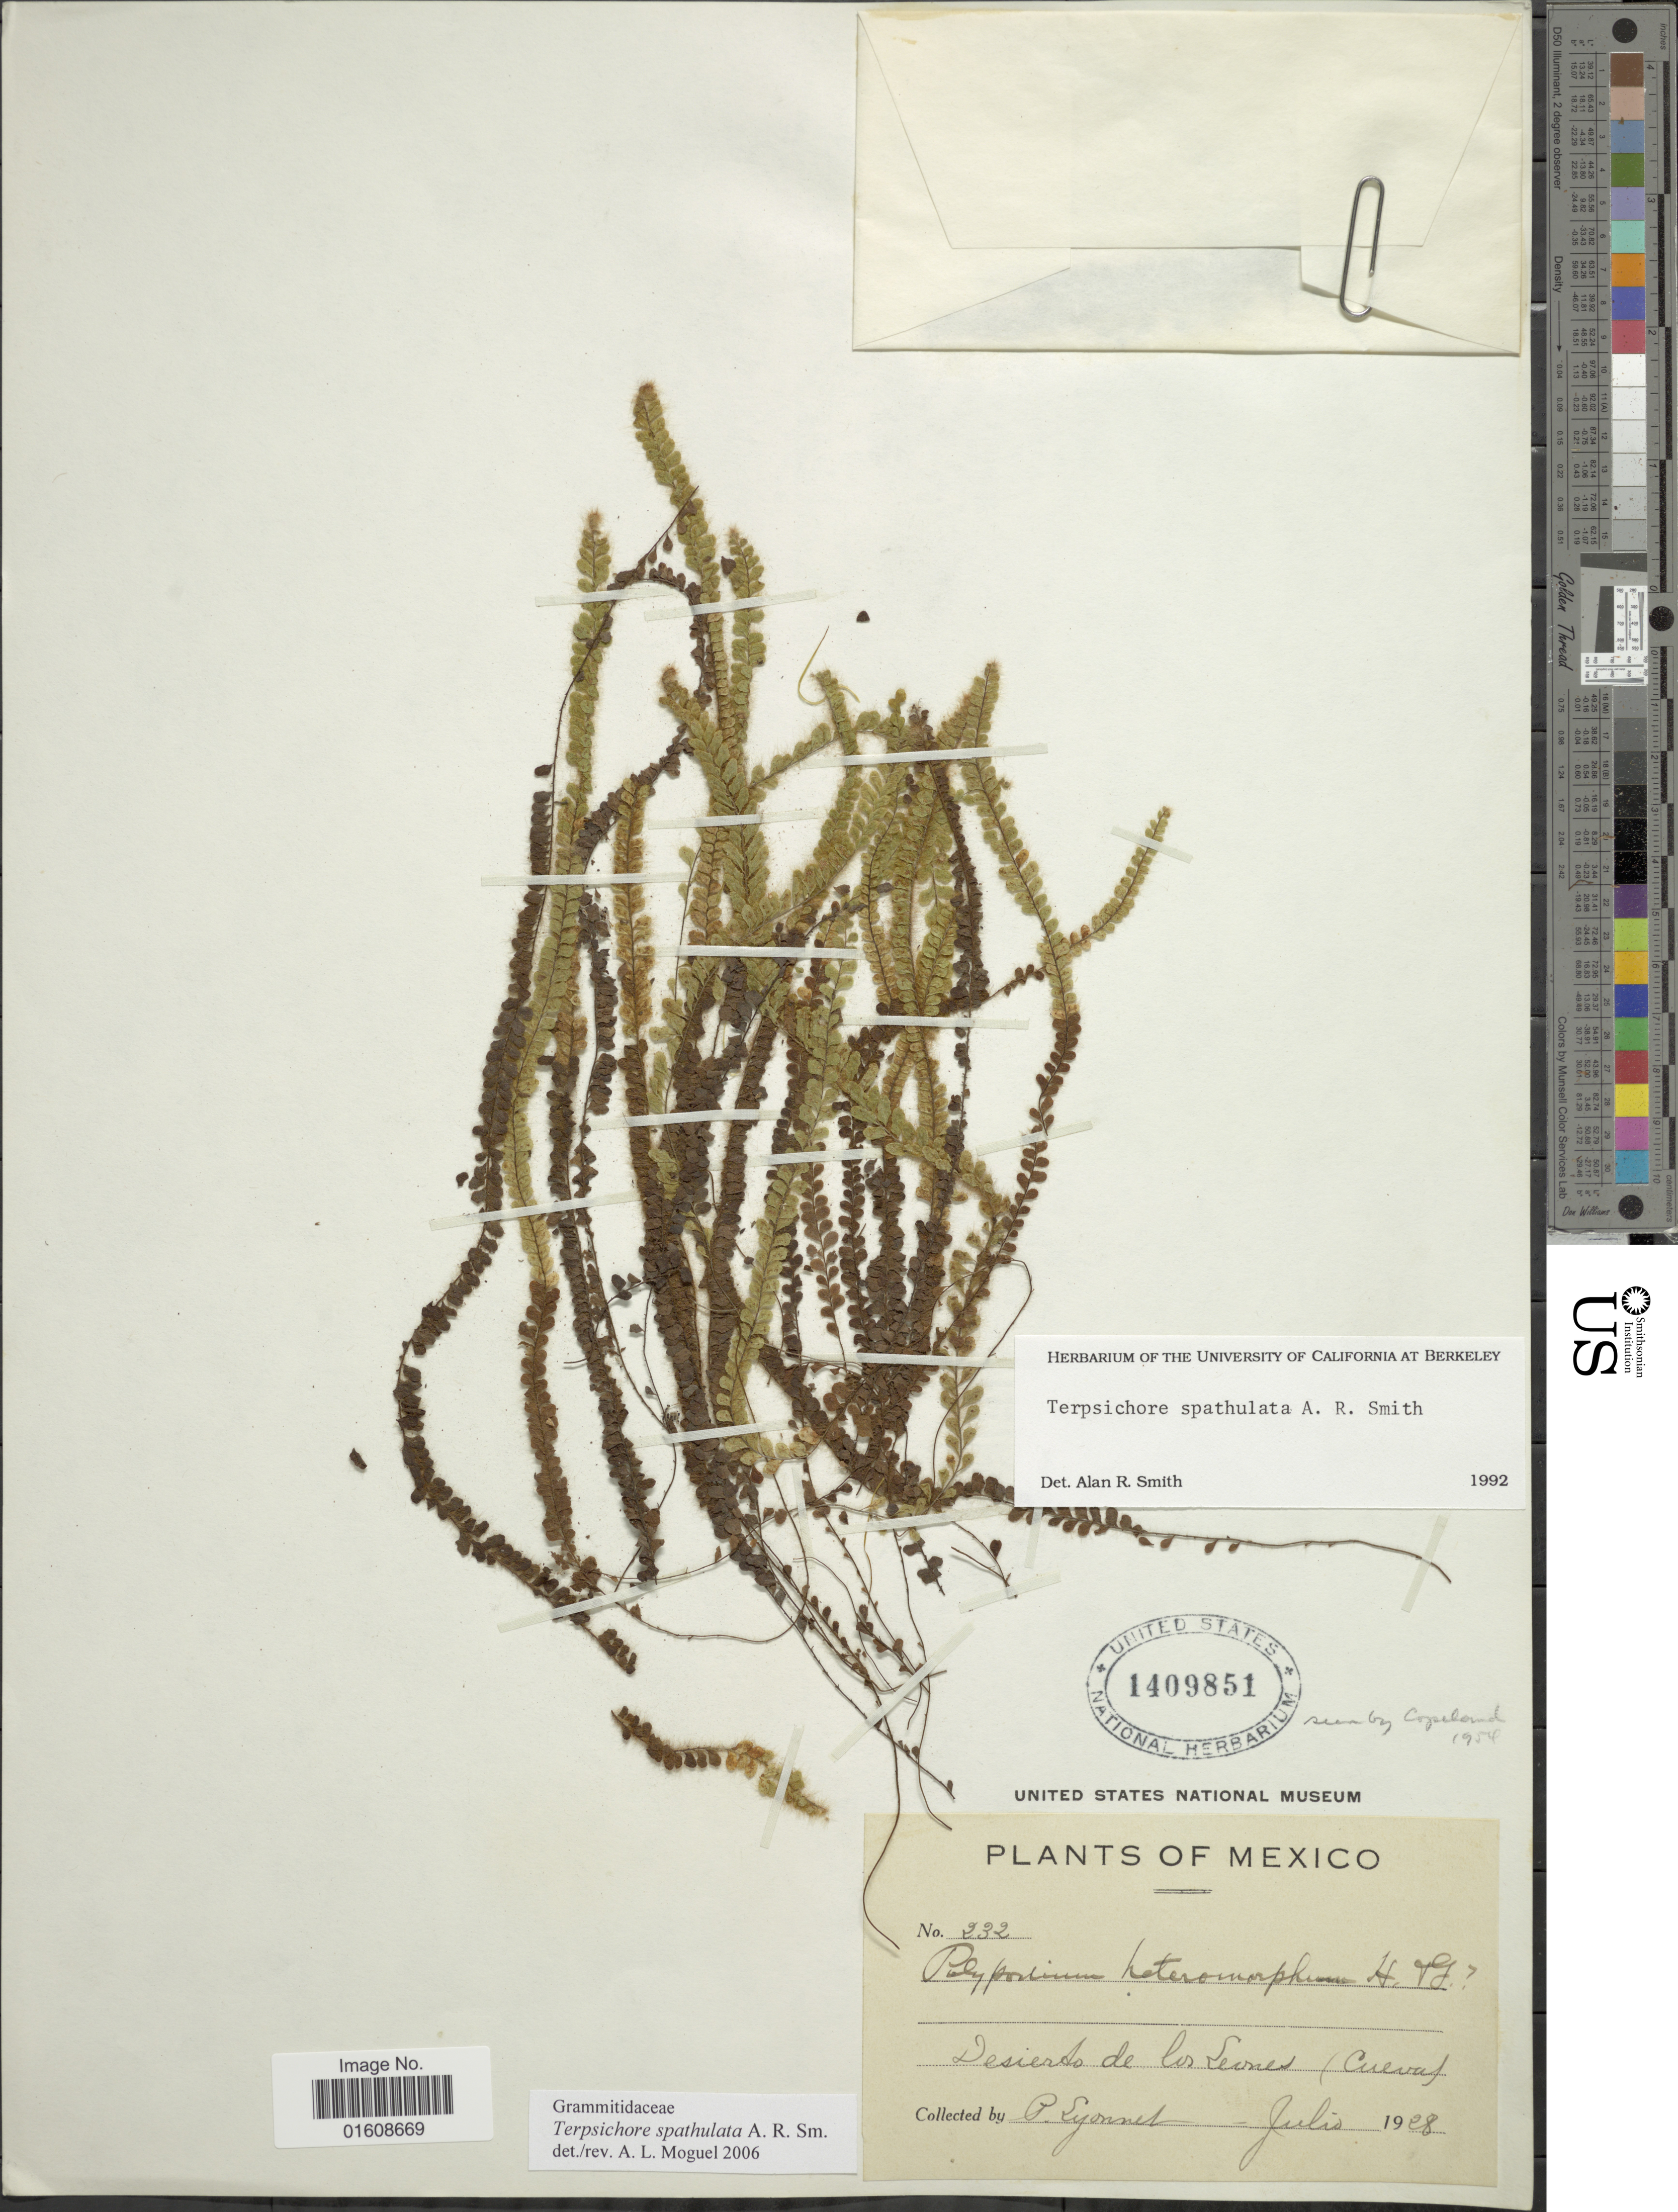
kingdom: Plantae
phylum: Tracheophyta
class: Polypodiopsida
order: Polypodiales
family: Polypodiaceae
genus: Alansmia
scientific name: Alansmia spathulata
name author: (A.R. Sm.) Moguel & M. Kessler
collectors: P. Lyonnet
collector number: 232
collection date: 1928-07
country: Mexico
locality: Desierto de los Leones (Cueva)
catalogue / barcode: US 1409851